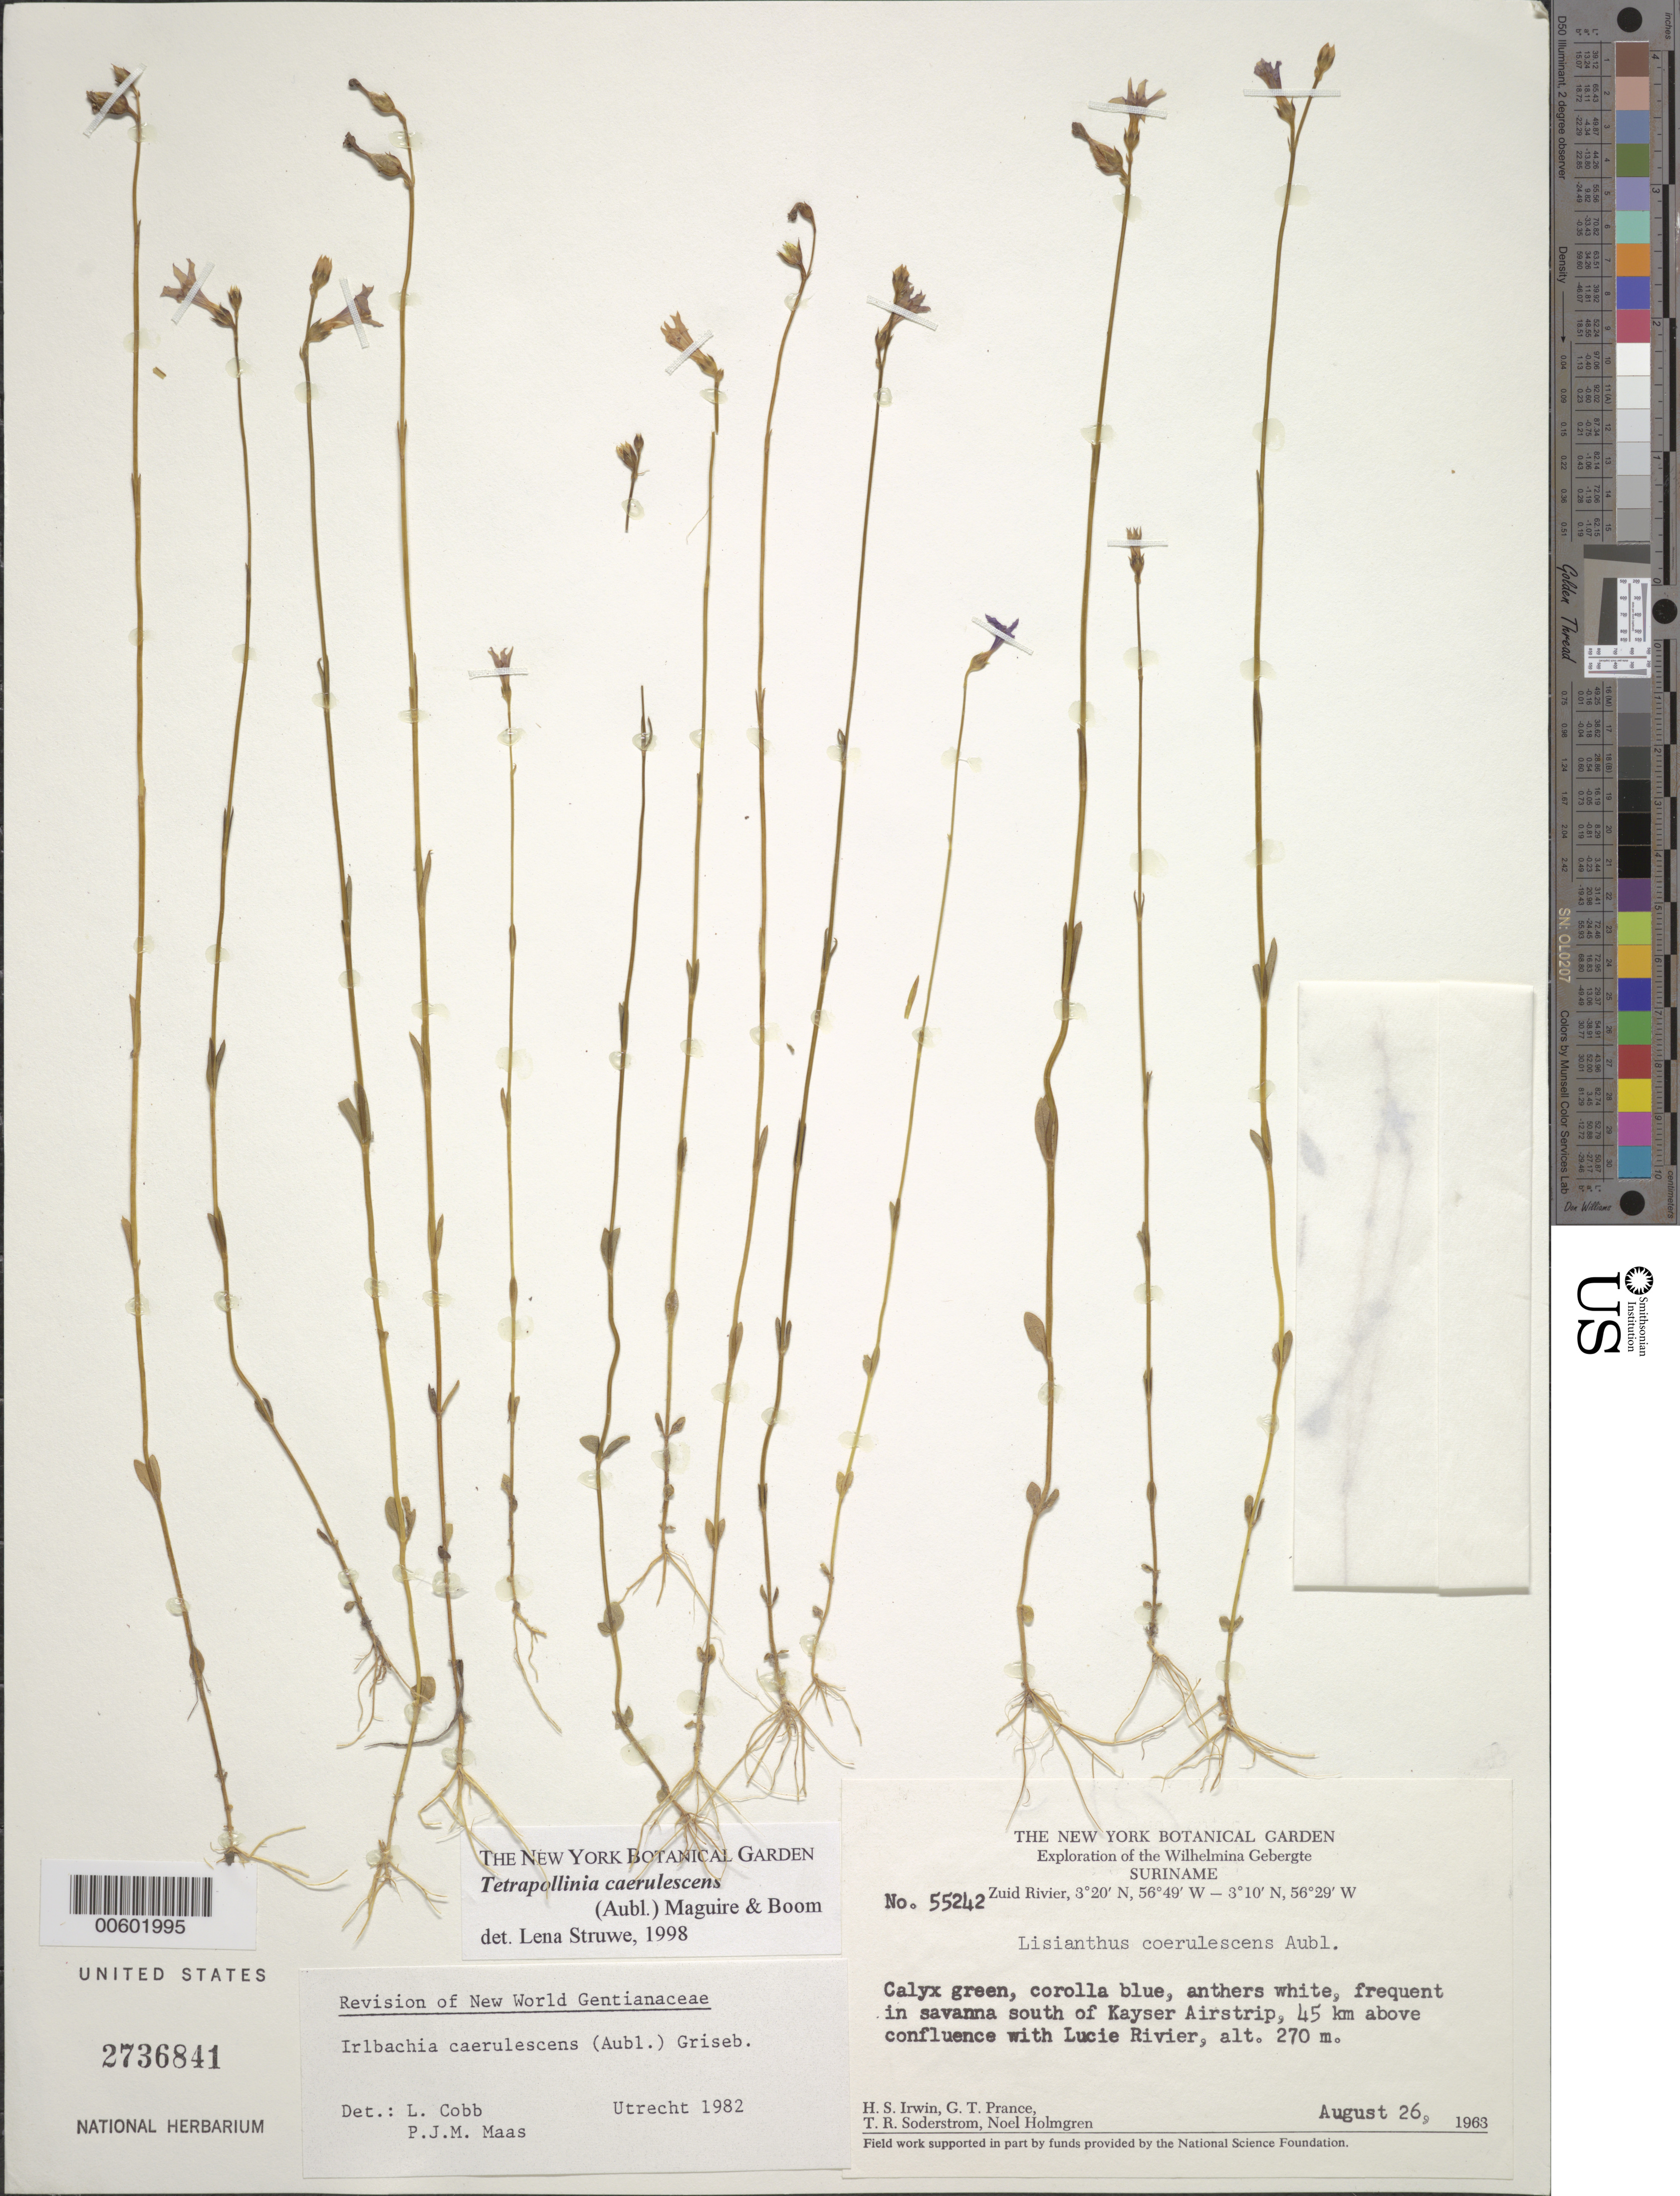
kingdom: Plantae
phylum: Tracheophyta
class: Magnoliopsida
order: Gentianales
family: Gentianaceae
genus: Tetrapollinia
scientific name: Tetrapollinia caerulescens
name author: (Aubl.) Maguire & B.M. Boom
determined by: Struwe, L.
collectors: H. Irwin, G. T. Prance, T. R. Soderstrom & N. H. Holmgren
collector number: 55242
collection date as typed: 26-Aug-63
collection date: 1963-08-26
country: Suriname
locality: Kayser Airstrip, Zuid R., 45 km above confl. with Lucie R., Wilhelmina Gebergte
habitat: Savanna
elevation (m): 270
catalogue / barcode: US 2736841